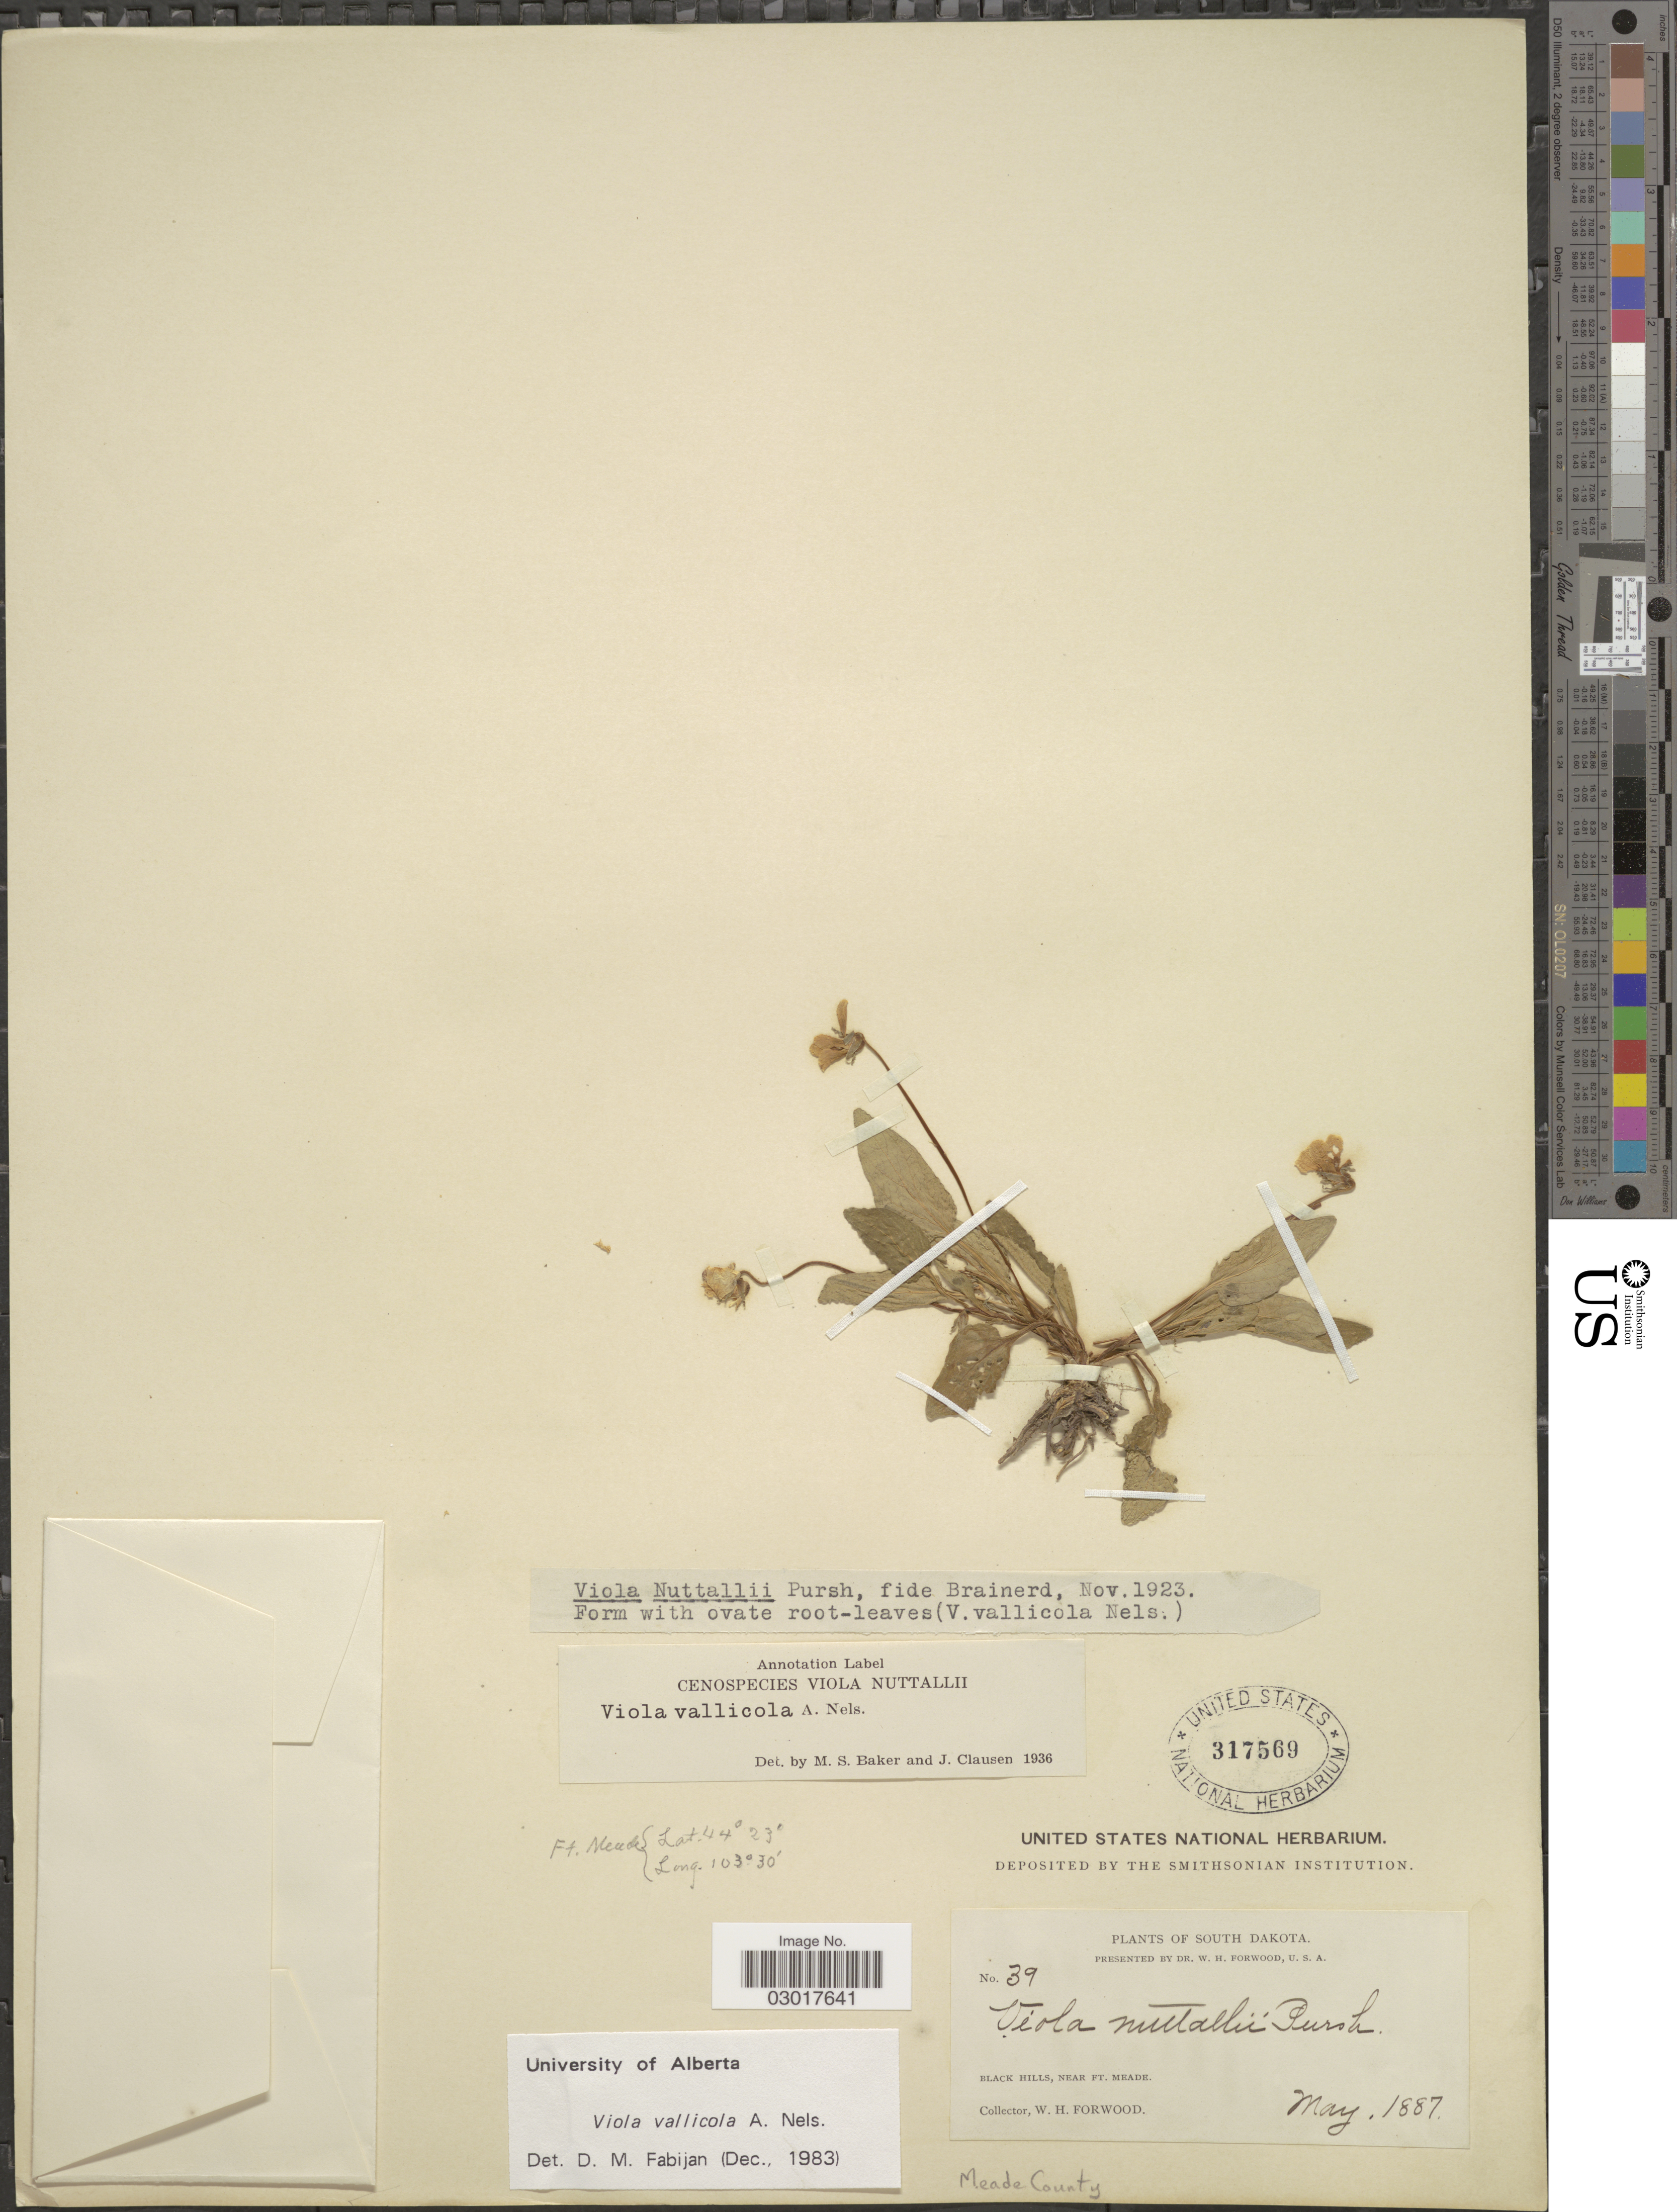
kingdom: Plantae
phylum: Tracheophyta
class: Magnoliopsida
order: Malpighiales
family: Violaceae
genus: Viola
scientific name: Viola vallicola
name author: A. Nelson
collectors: W. Forwood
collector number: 39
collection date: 1887-05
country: United States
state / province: South Dakota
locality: Black Hills, near Ft. Meade. Meade County.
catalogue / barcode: US 317569